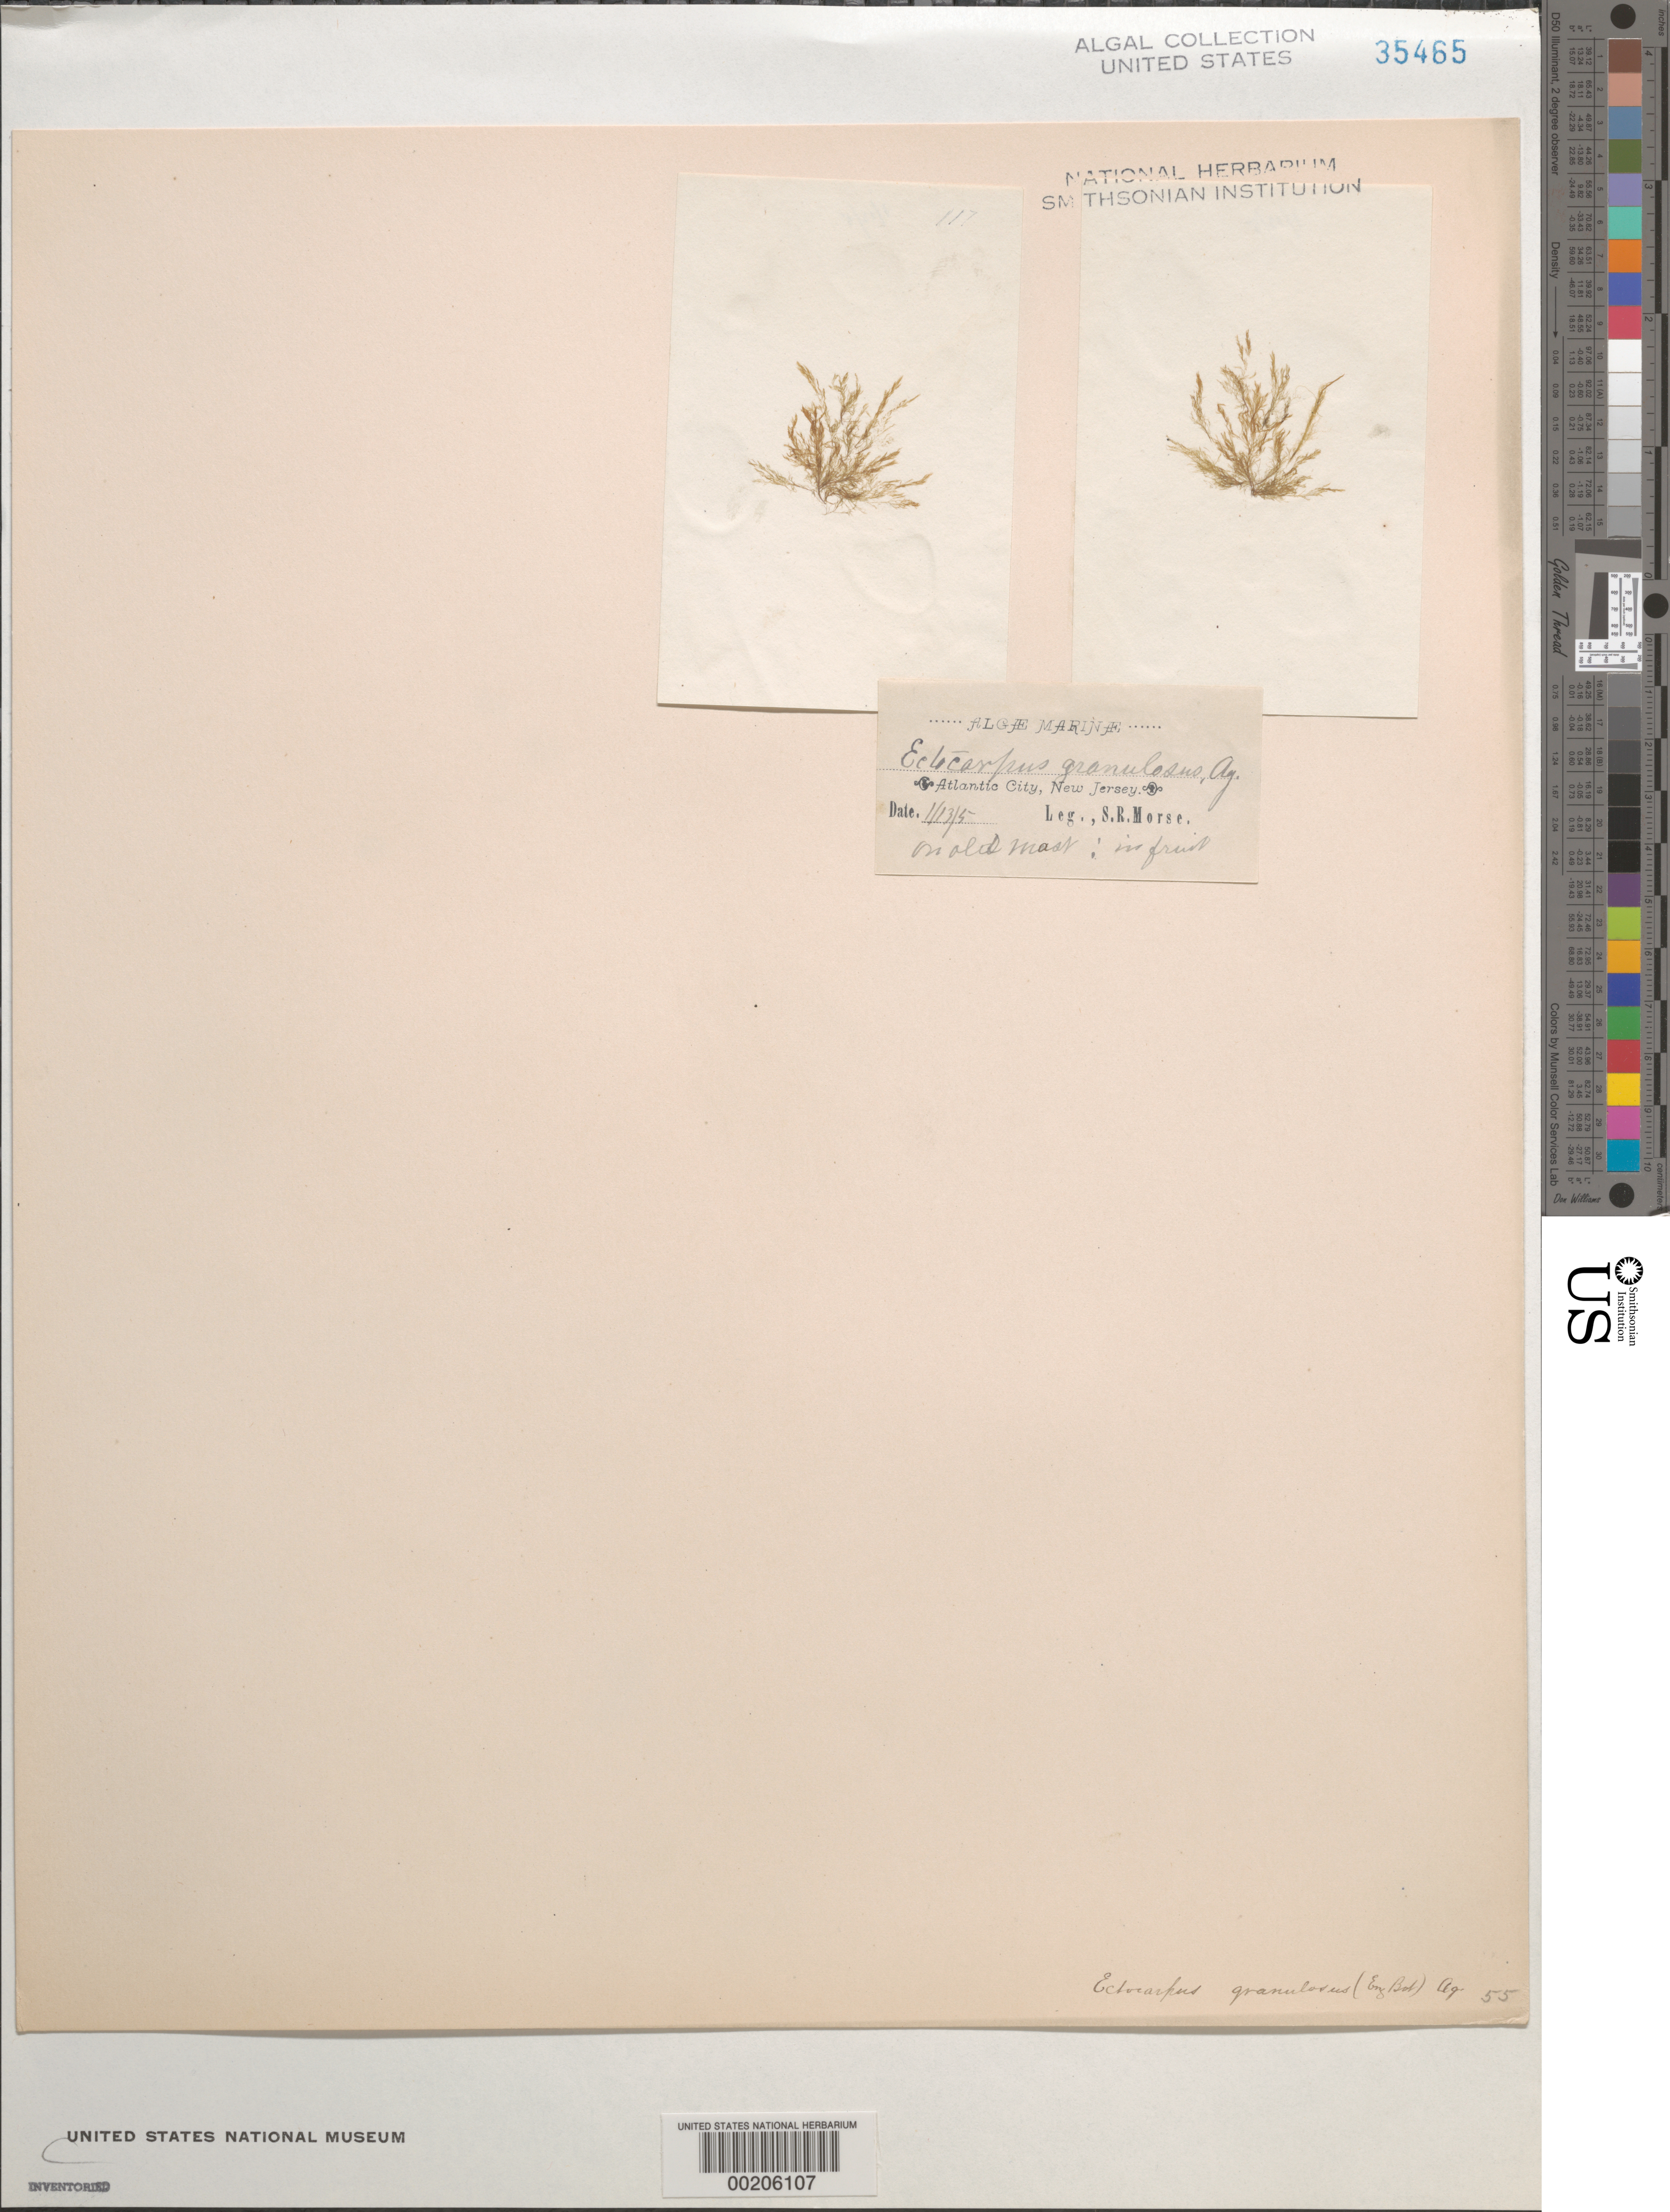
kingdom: Chromista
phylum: Ochrophyta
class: Phaeophyceae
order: Ectocarpales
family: Acinetosporaceae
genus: Hincksia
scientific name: Hincksia granulosa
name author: (Sm.) P.C. Silva in P.C. Silva et al.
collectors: S. Morse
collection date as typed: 13 Jan 1905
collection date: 1905-01-13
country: United States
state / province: New Jersey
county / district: Atlantic County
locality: Atlantic City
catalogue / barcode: US 35465